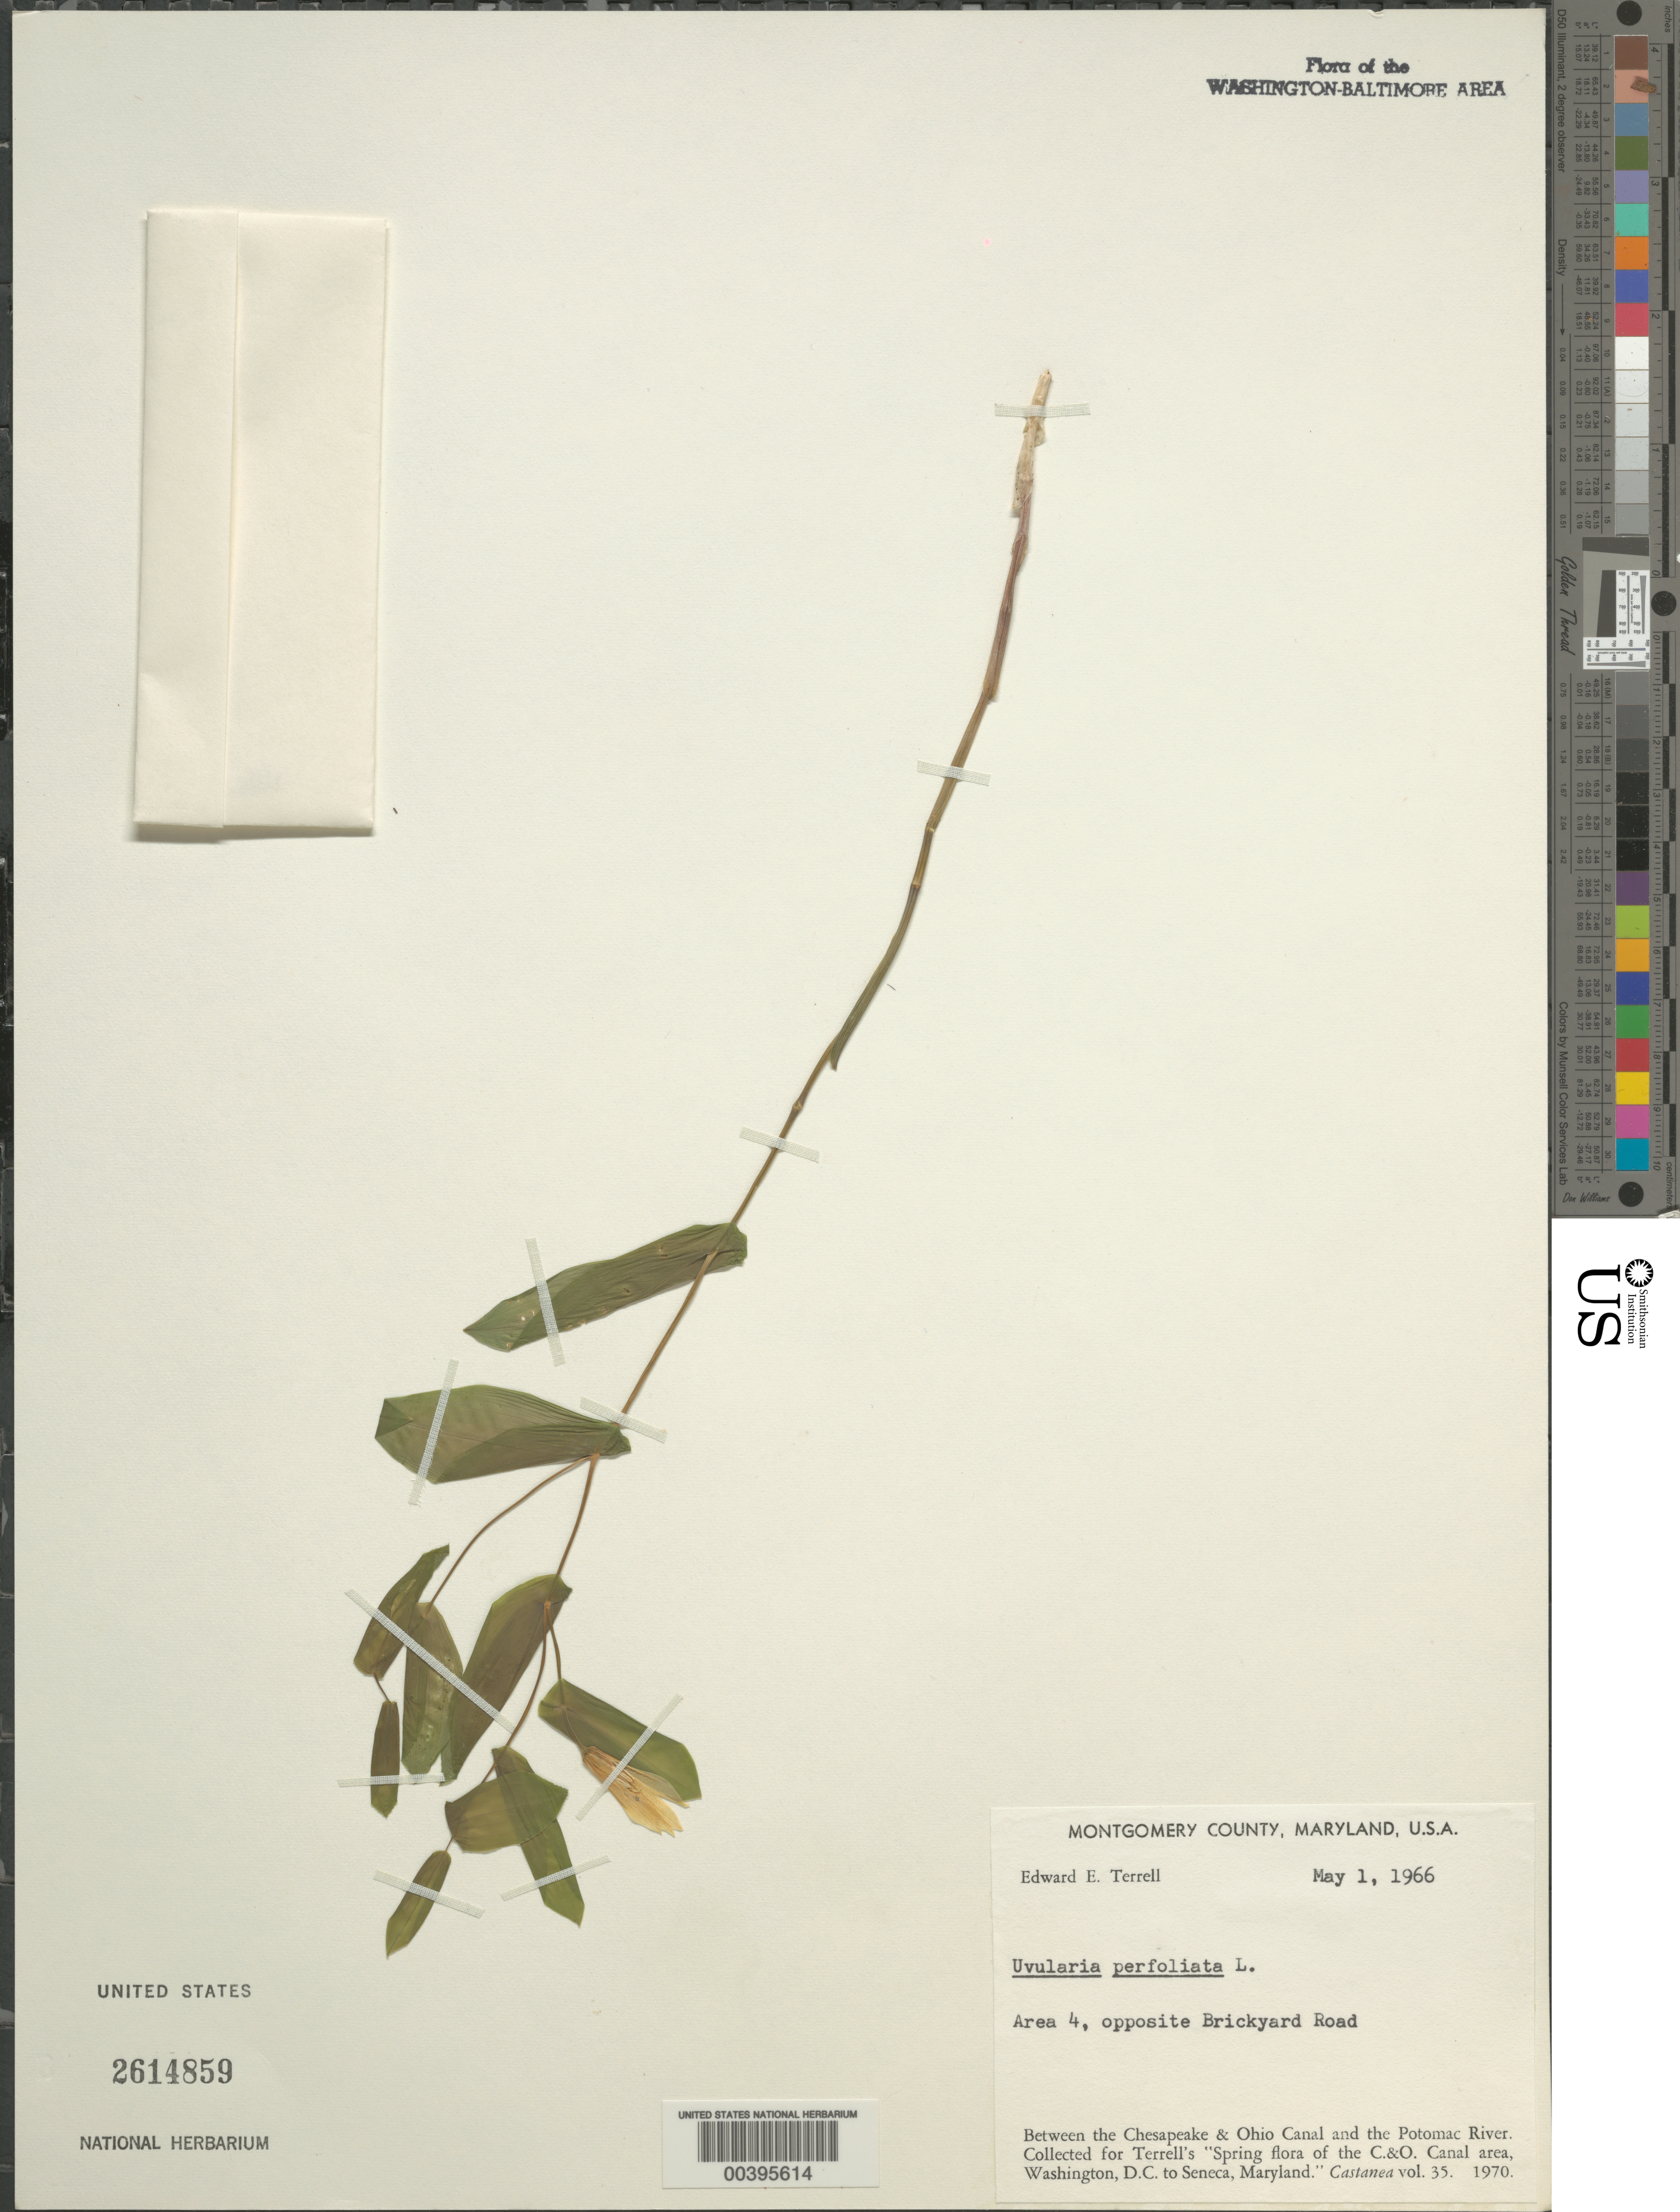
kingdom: Plantae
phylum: Tracheophyta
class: Liliopsida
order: Liliales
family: Colchicaceae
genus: Uvularia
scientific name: Uvularia perfoliata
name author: L.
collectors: E. E. Terrell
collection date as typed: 01 May 1966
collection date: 1966-05-01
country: United States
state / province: Maryland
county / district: Montgomery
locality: Opposite Brickyard Road C. & O. Canal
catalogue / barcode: US 2614859